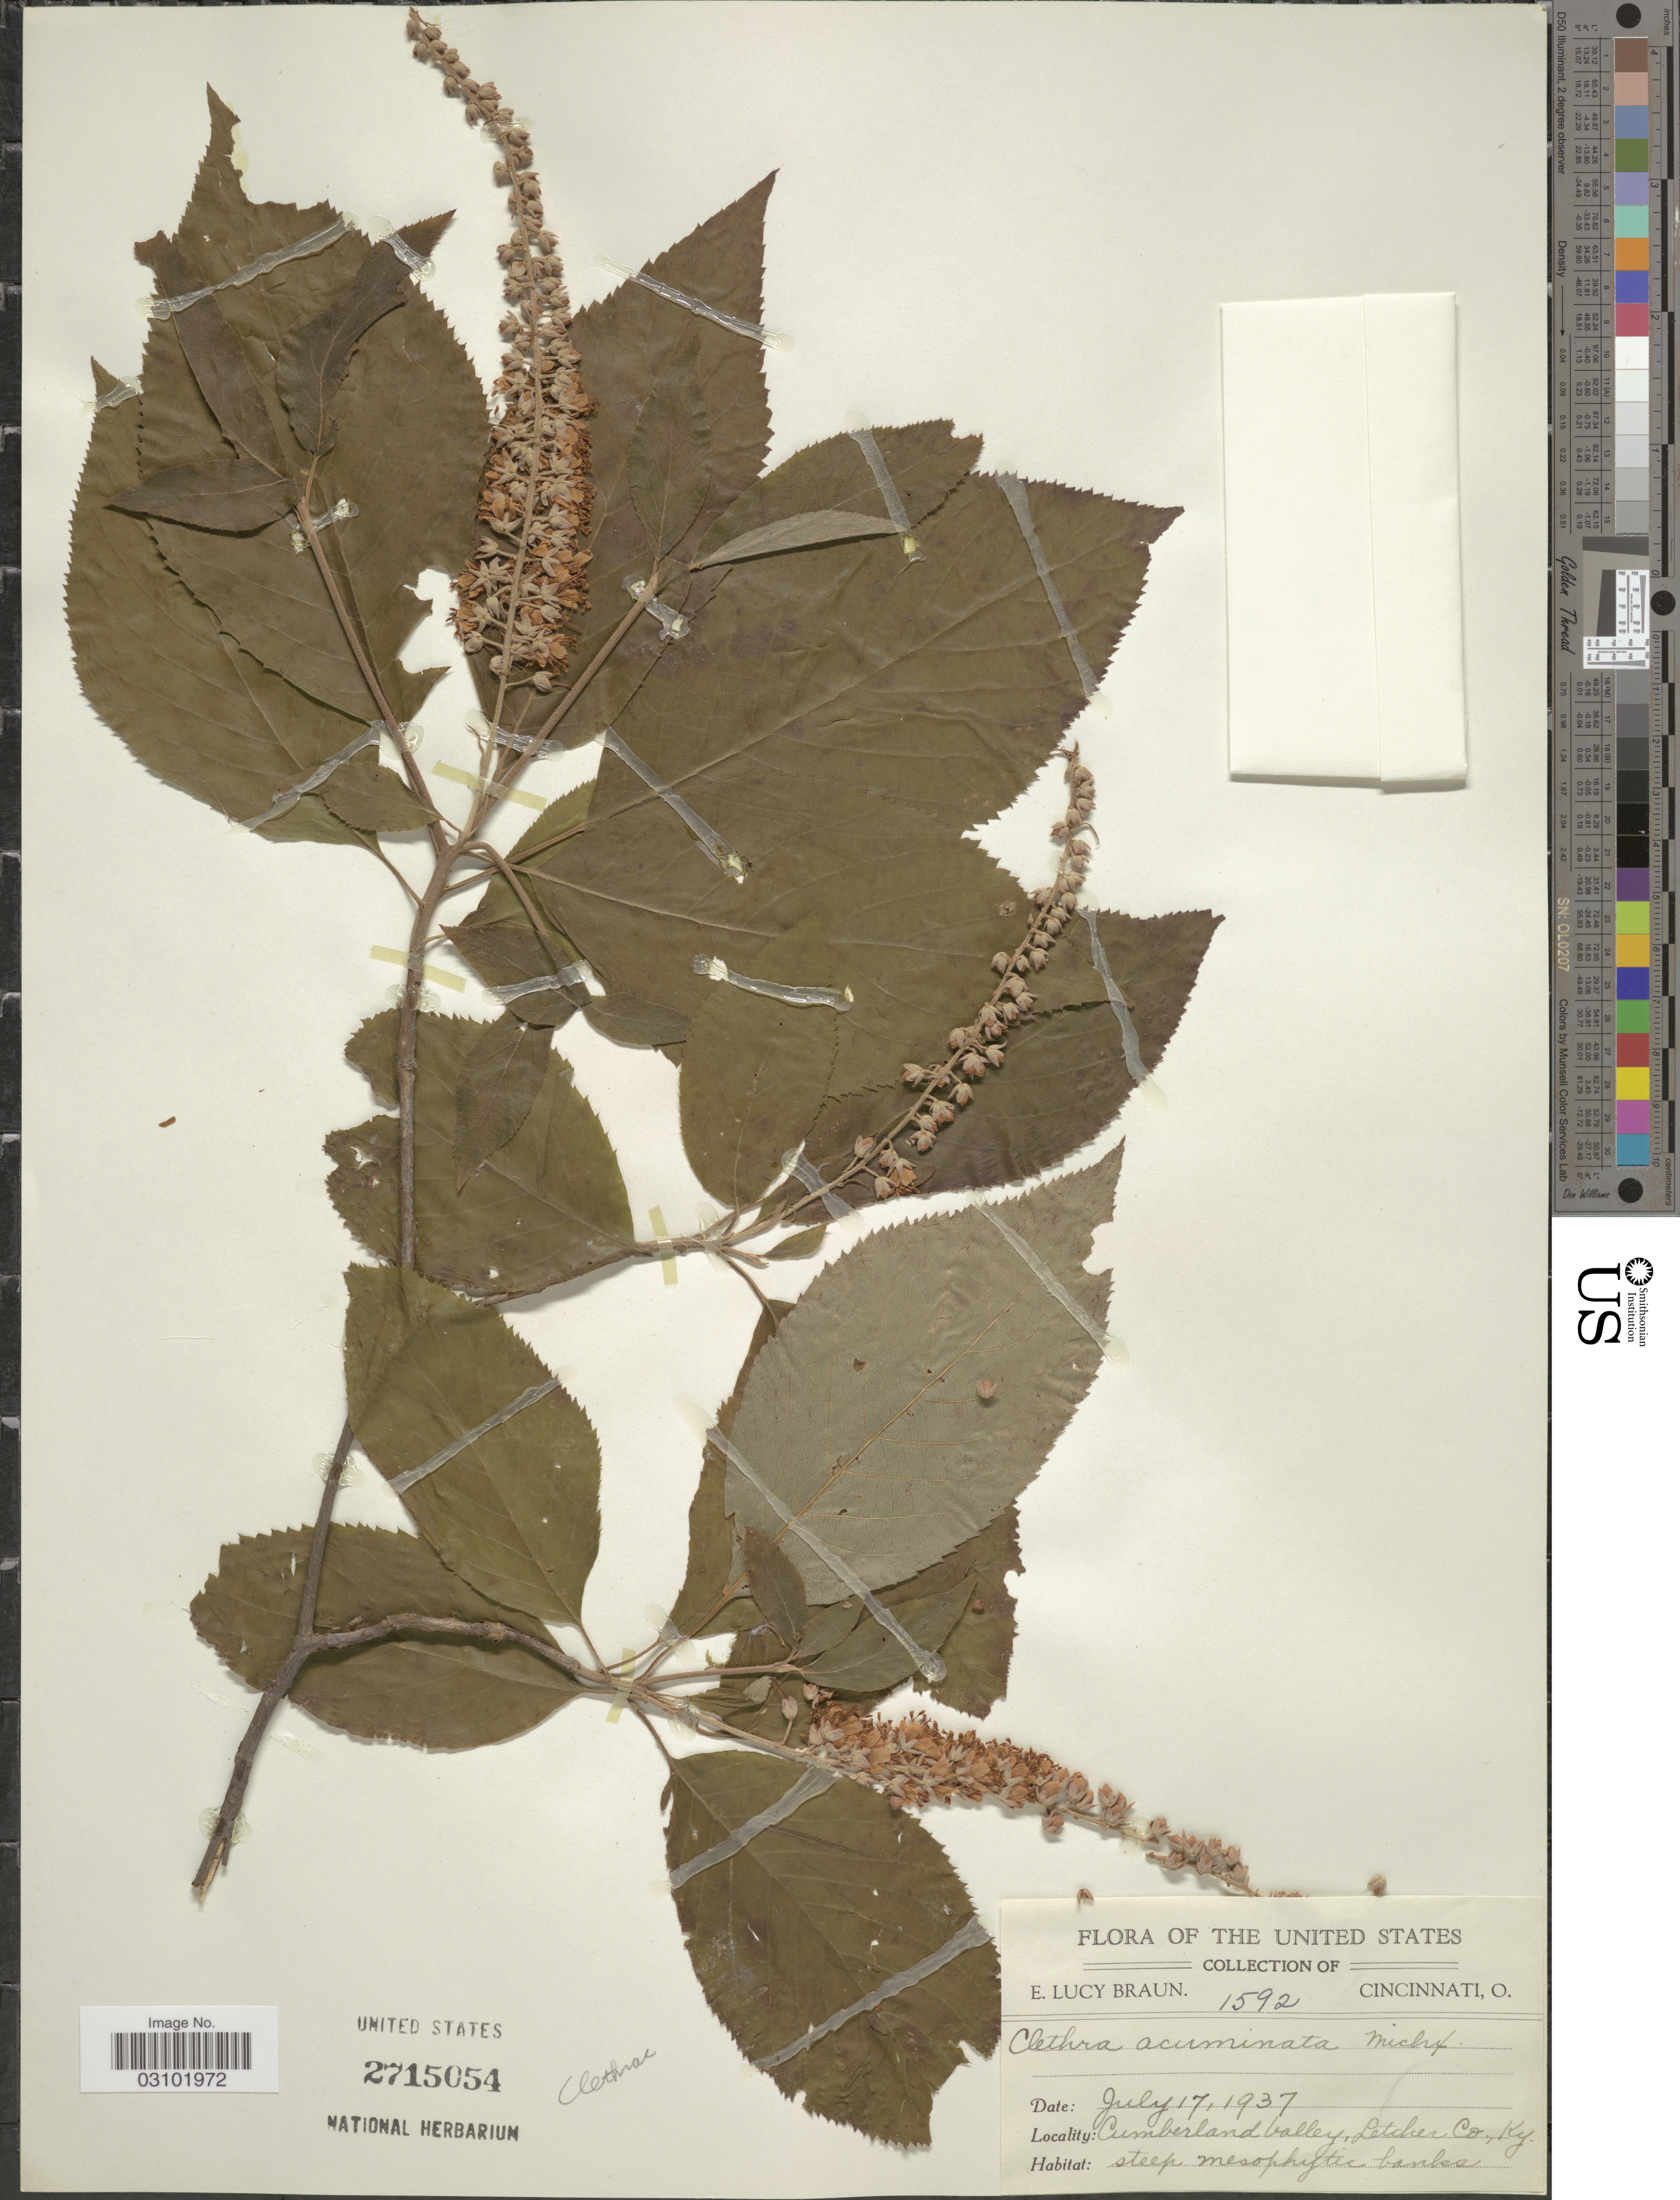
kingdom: Plantae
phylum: Tracheophyta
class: Magnoliopsida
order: Ericales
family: Clethraceae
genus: Clethra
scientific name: Clethra acuminata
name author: Michx.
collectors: E. L. Braun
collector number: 1592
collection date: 1937-07-17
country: United States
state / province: Kentucky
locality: Cumberland Valley, Letcher Co.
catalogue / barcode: US 2715054